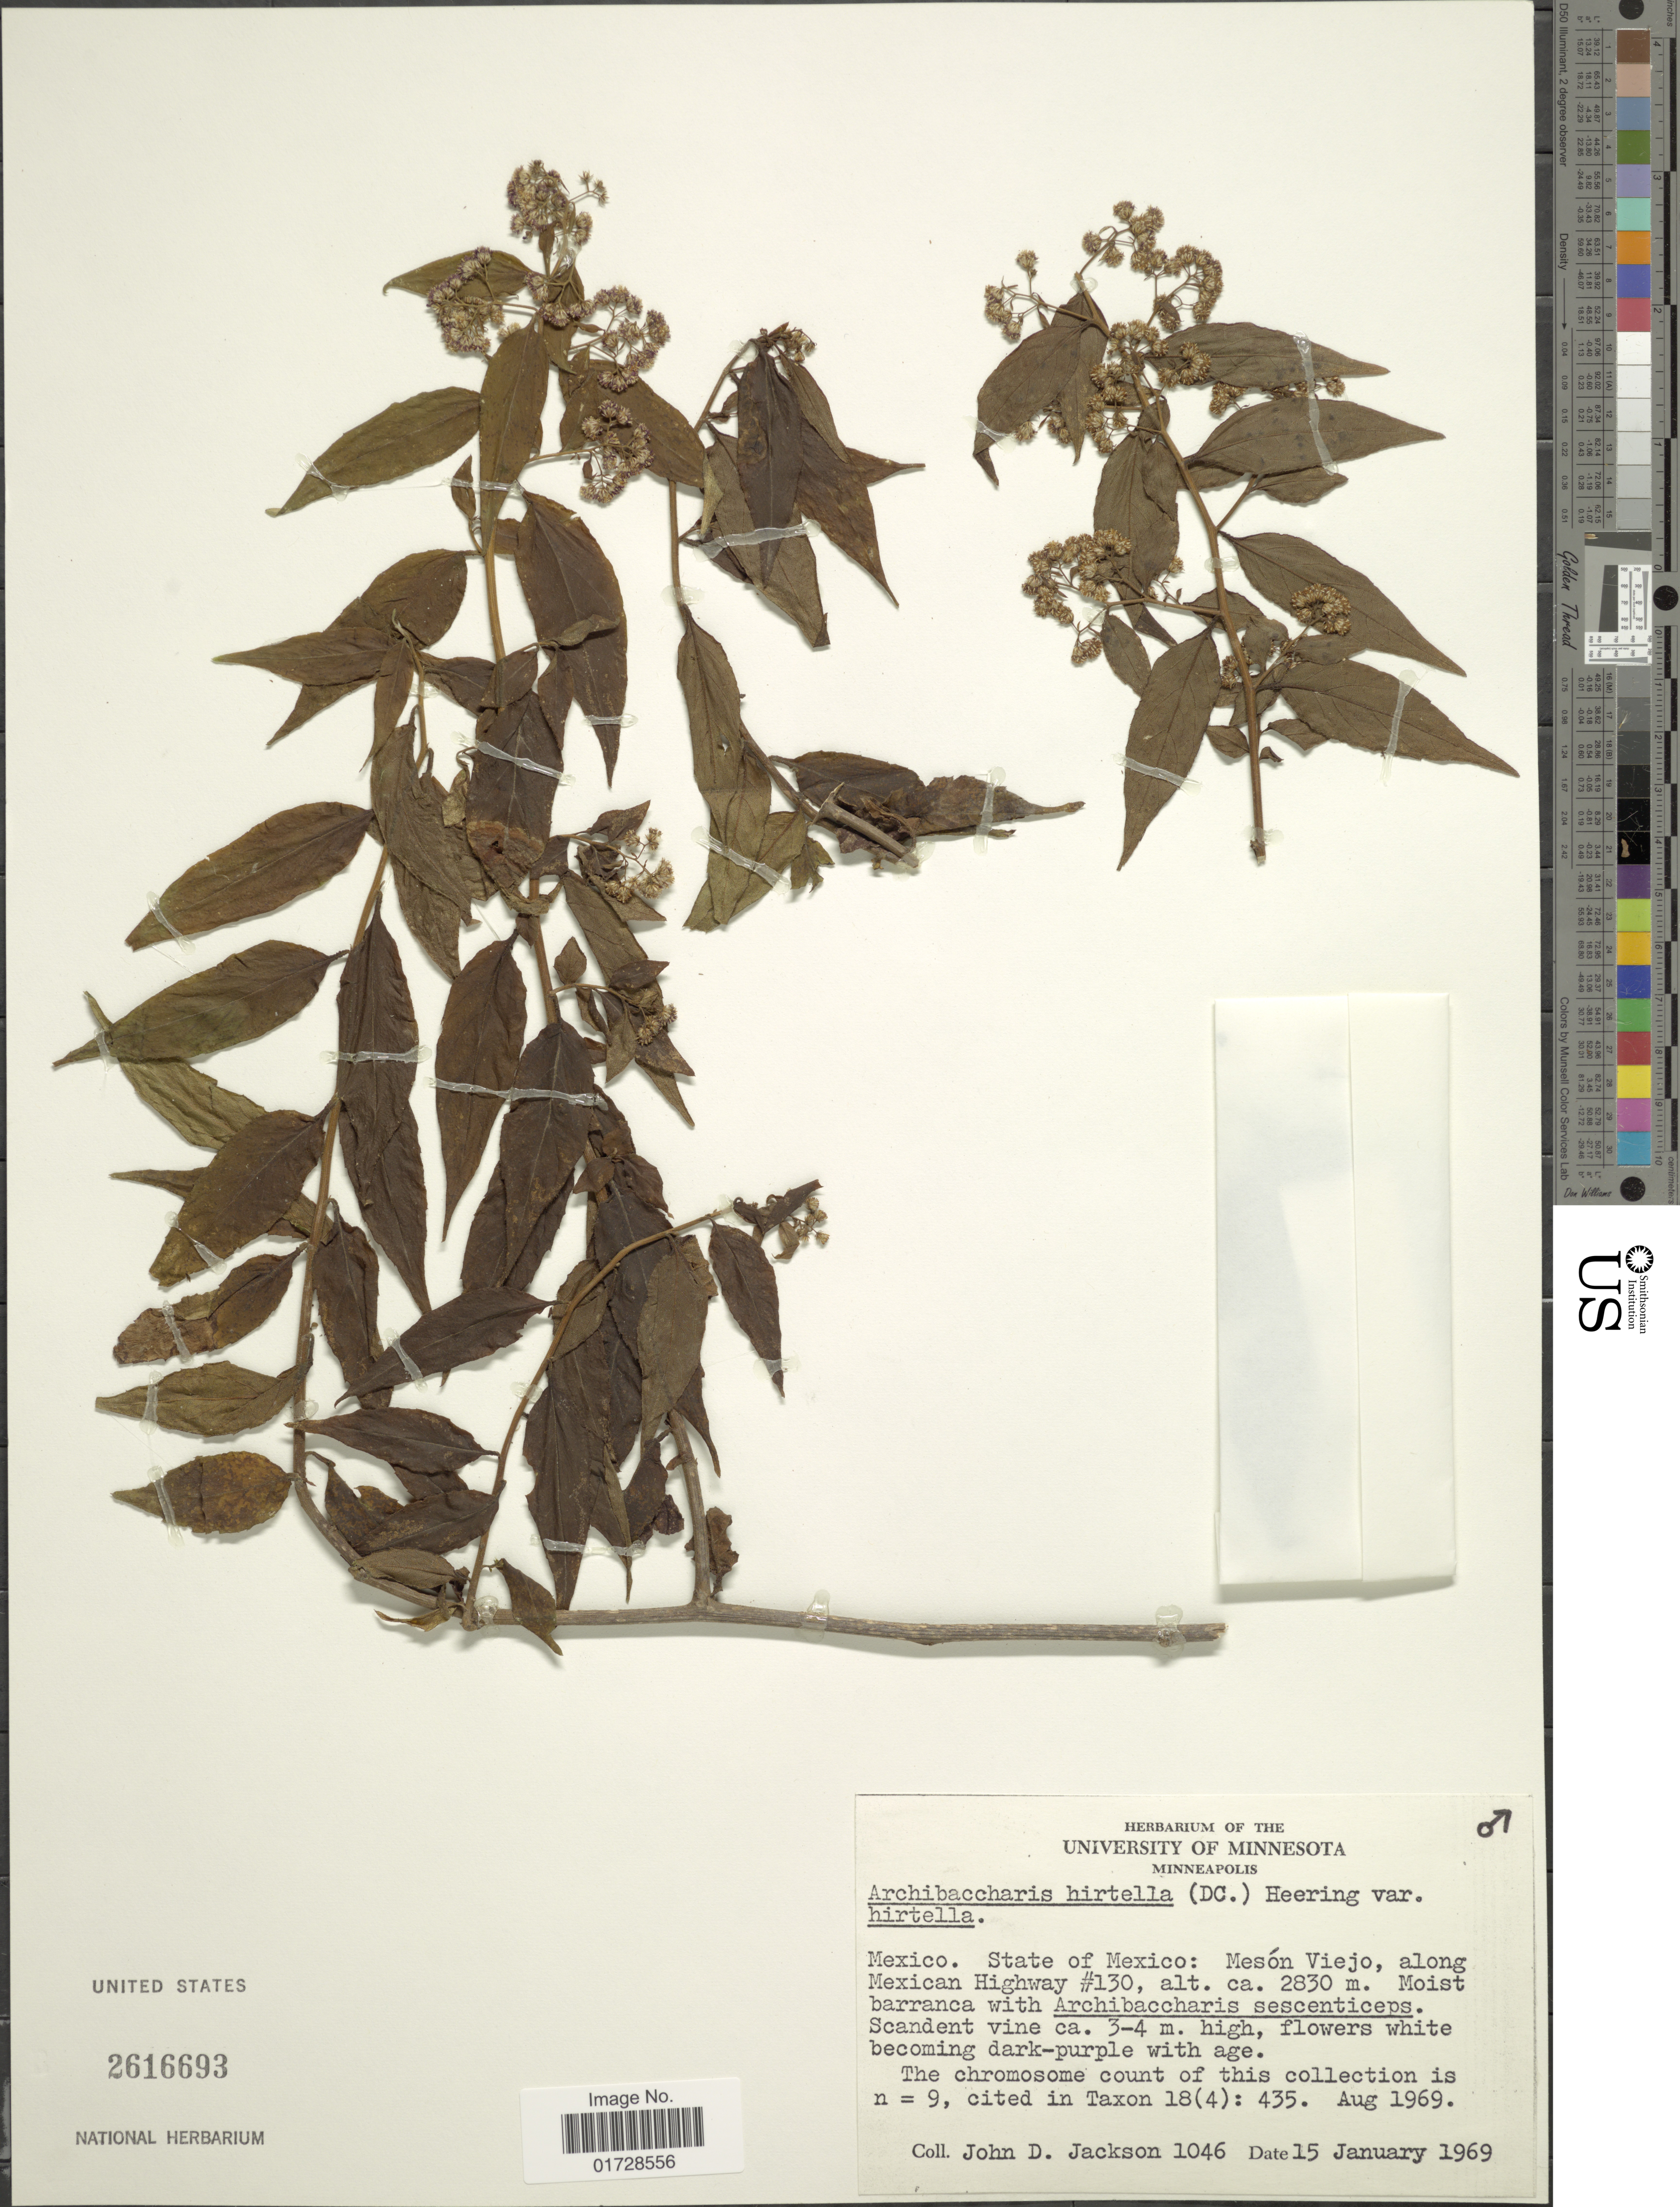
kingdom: Plantae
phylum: Tracheophyta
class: Magnoliopsida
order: Asterales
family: Asteraceae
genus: Archibaccharis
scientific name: Archibaccharis hirtella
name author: (DC.) Heering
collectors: J. Jackson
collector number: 1046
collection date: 1969-01-15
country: Mexico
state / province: México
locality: Meson Viejo, along Mexican Highway #130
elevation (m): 2830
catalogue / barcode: US 2616693